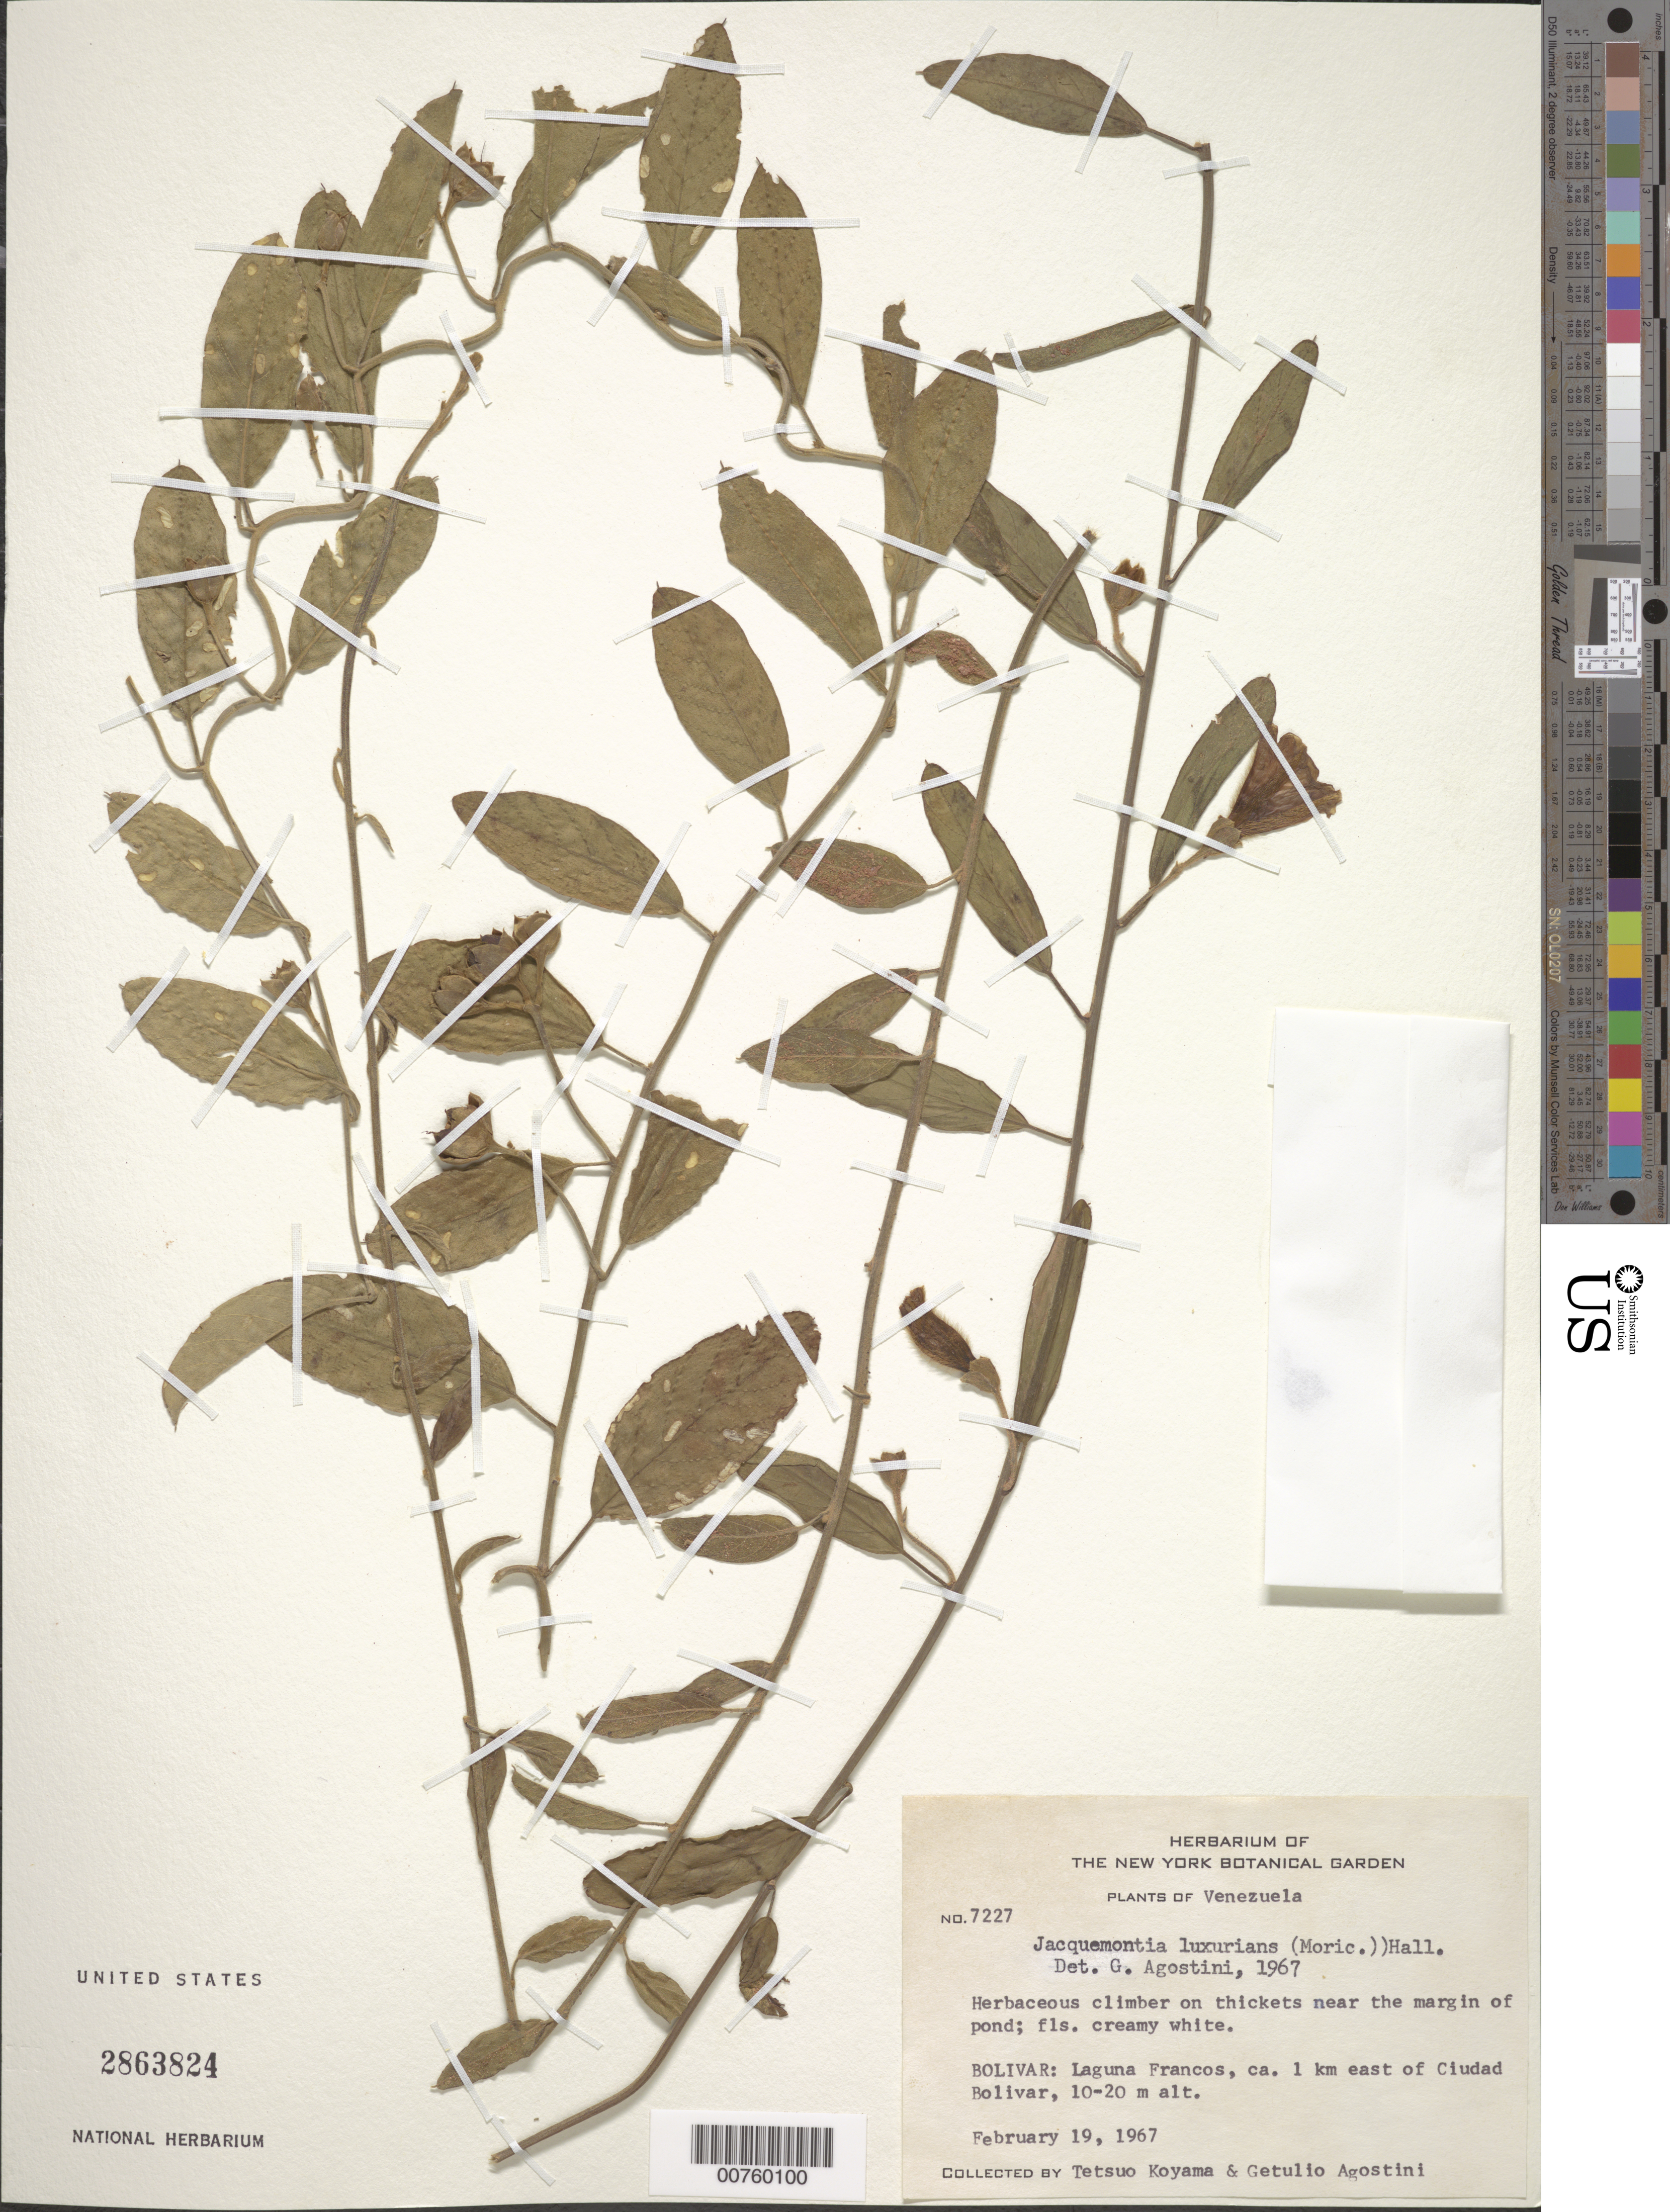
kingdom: Plantae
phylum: Tracheophyta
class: Magnoliopsida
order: Solanales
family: Convolvulaceae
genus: Aniseia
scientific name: Aniseia luxurians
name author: (Moric.) Athiê-Souza & Buril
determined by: Strong, Mark T., (BOT), Smithsonian Institution - National Museum of Natural History (UNITED STATES)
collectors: T. Koyama & G. Agostini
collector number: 7227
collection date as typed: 19-Feb-67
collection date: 1967-02-19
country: Venezuela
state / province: Bolívar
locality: Laguna Los Francos, 1 km E of Ciudad Bolívar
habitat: Thickets at edge of pond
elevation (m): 10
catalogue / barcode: US 2863824